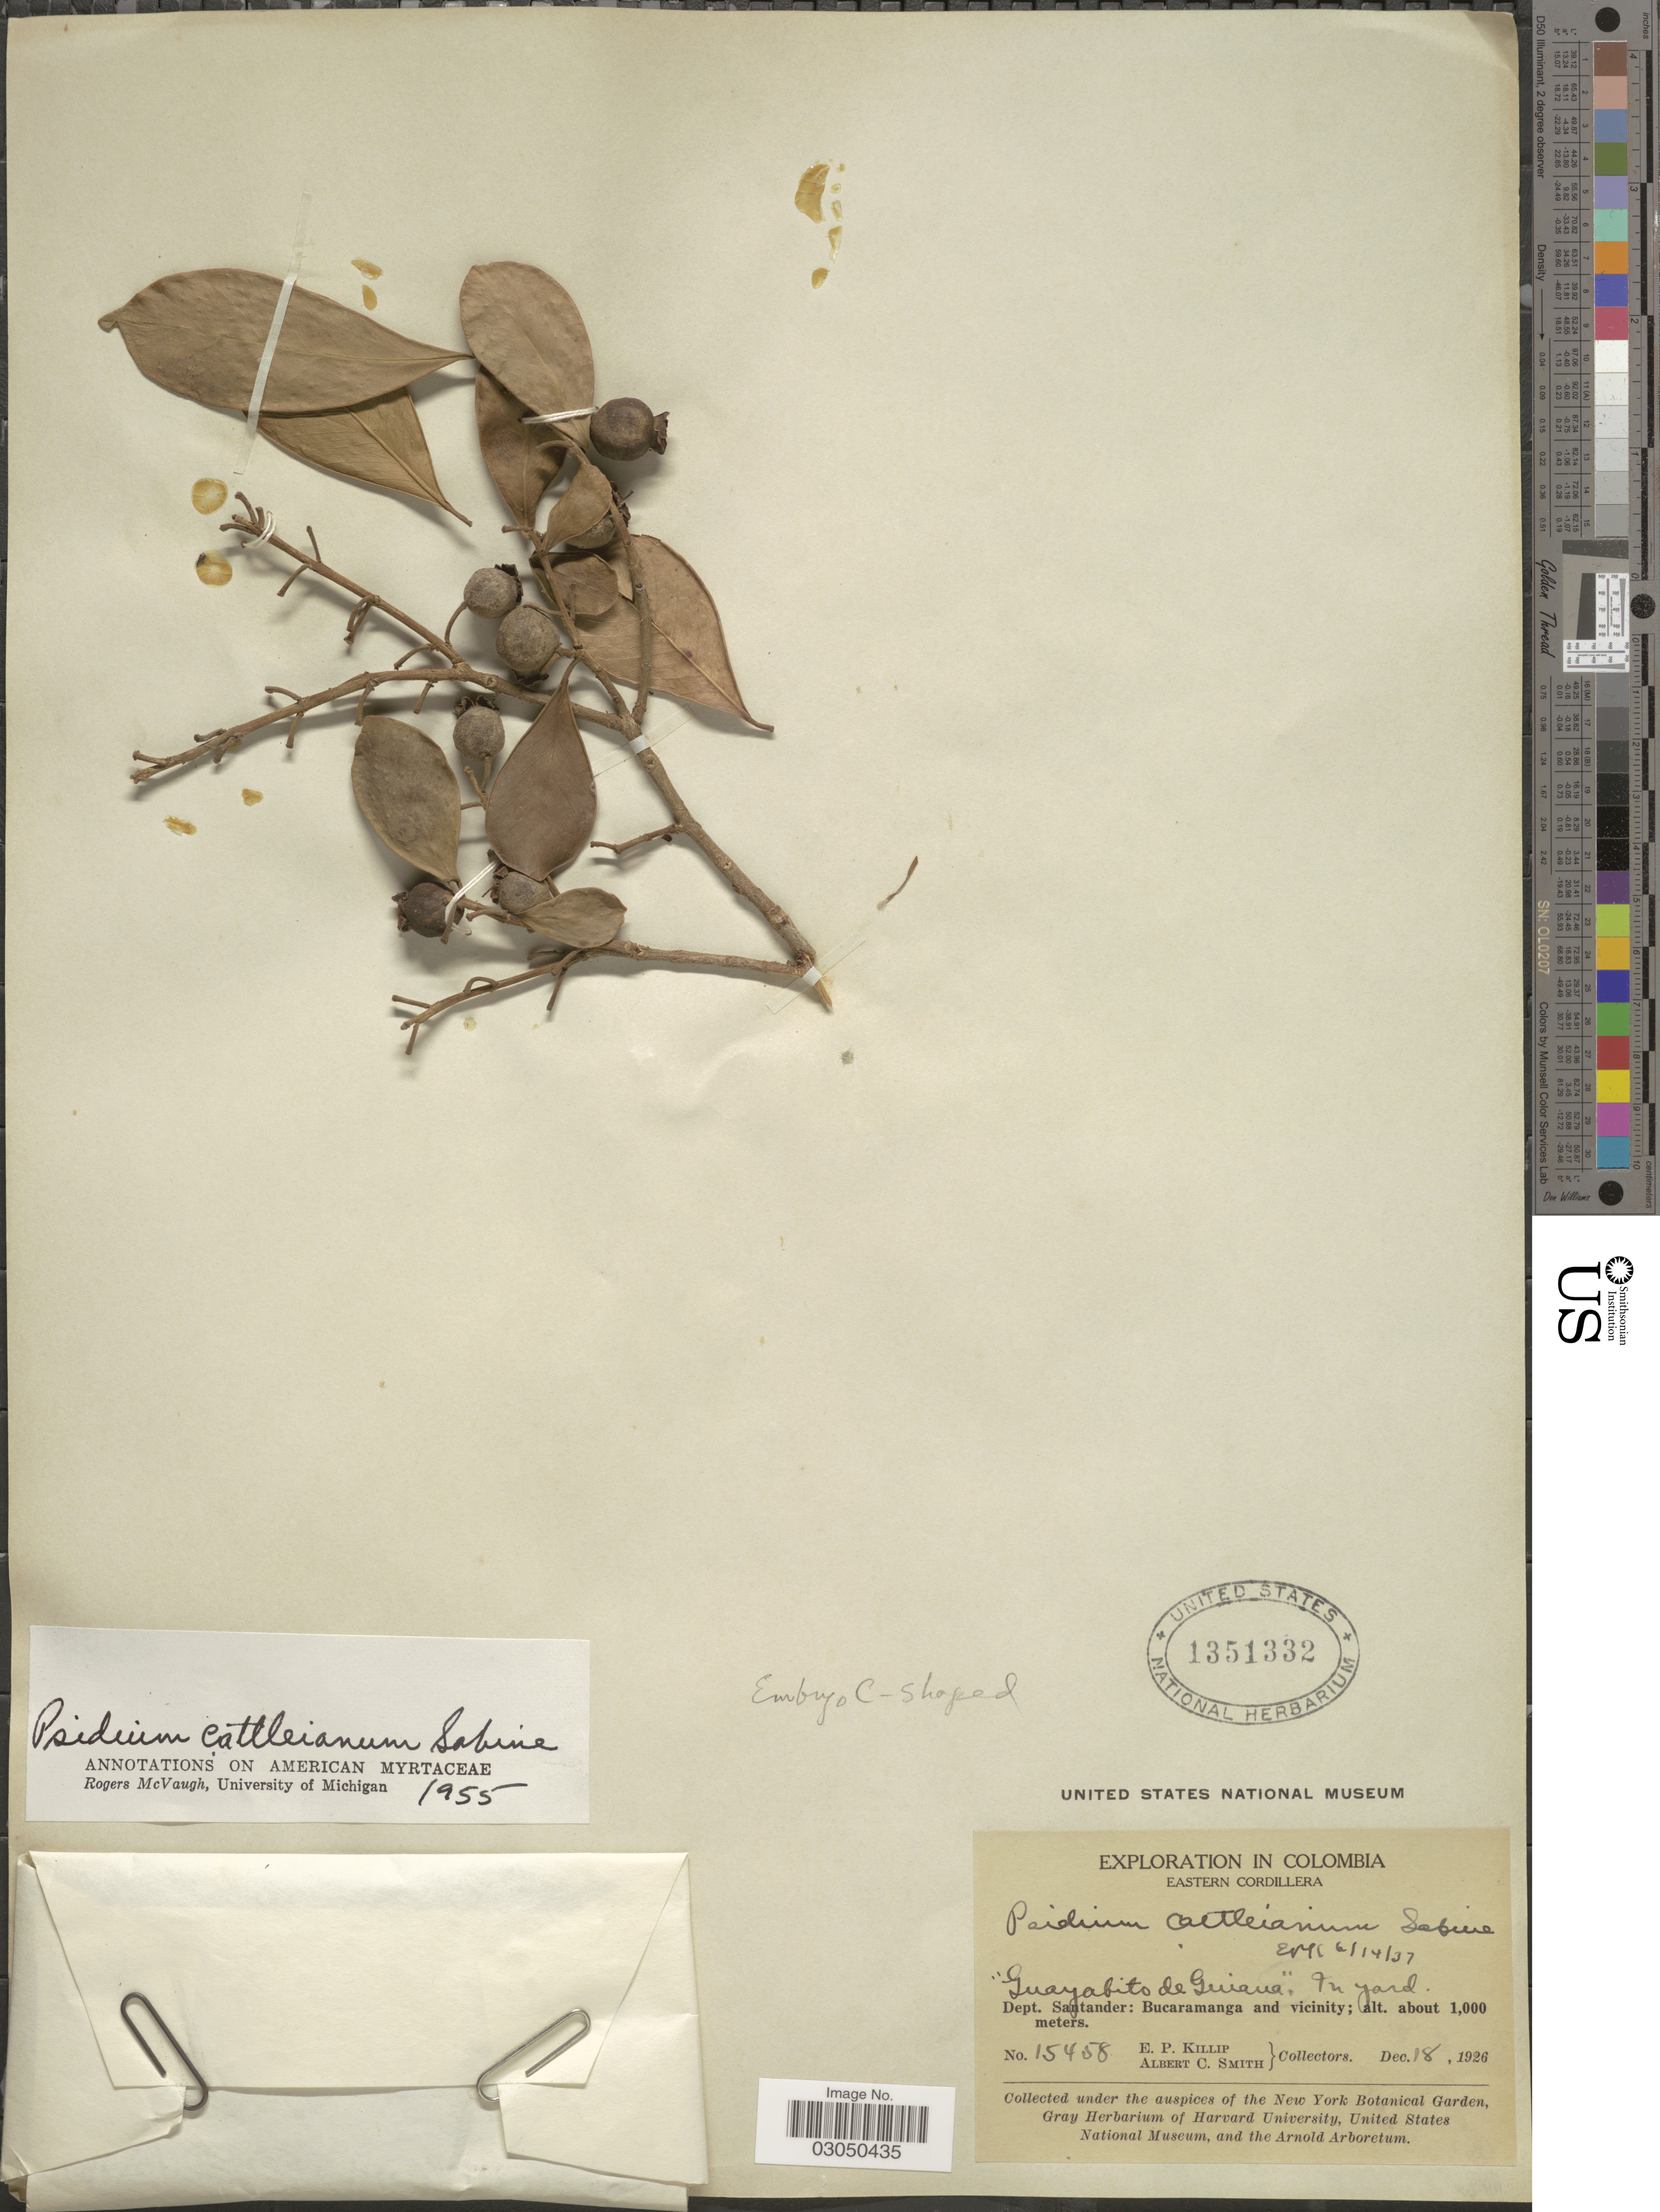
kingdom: Plantae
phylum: Tracheophyta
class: Magnoliopsida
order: Myrtales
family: Myrtaceae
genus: Psidium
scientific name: Psidium cattleyanum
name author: Sabine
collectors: E. P. Killip & A. C. Smith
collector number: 15458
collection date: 1926-12-18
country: Colombia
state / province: Santander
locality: Eastern Cordillera. Dept. Santander: Bucaramanga and vicinity.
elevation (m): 1000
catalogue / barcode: US 1351332